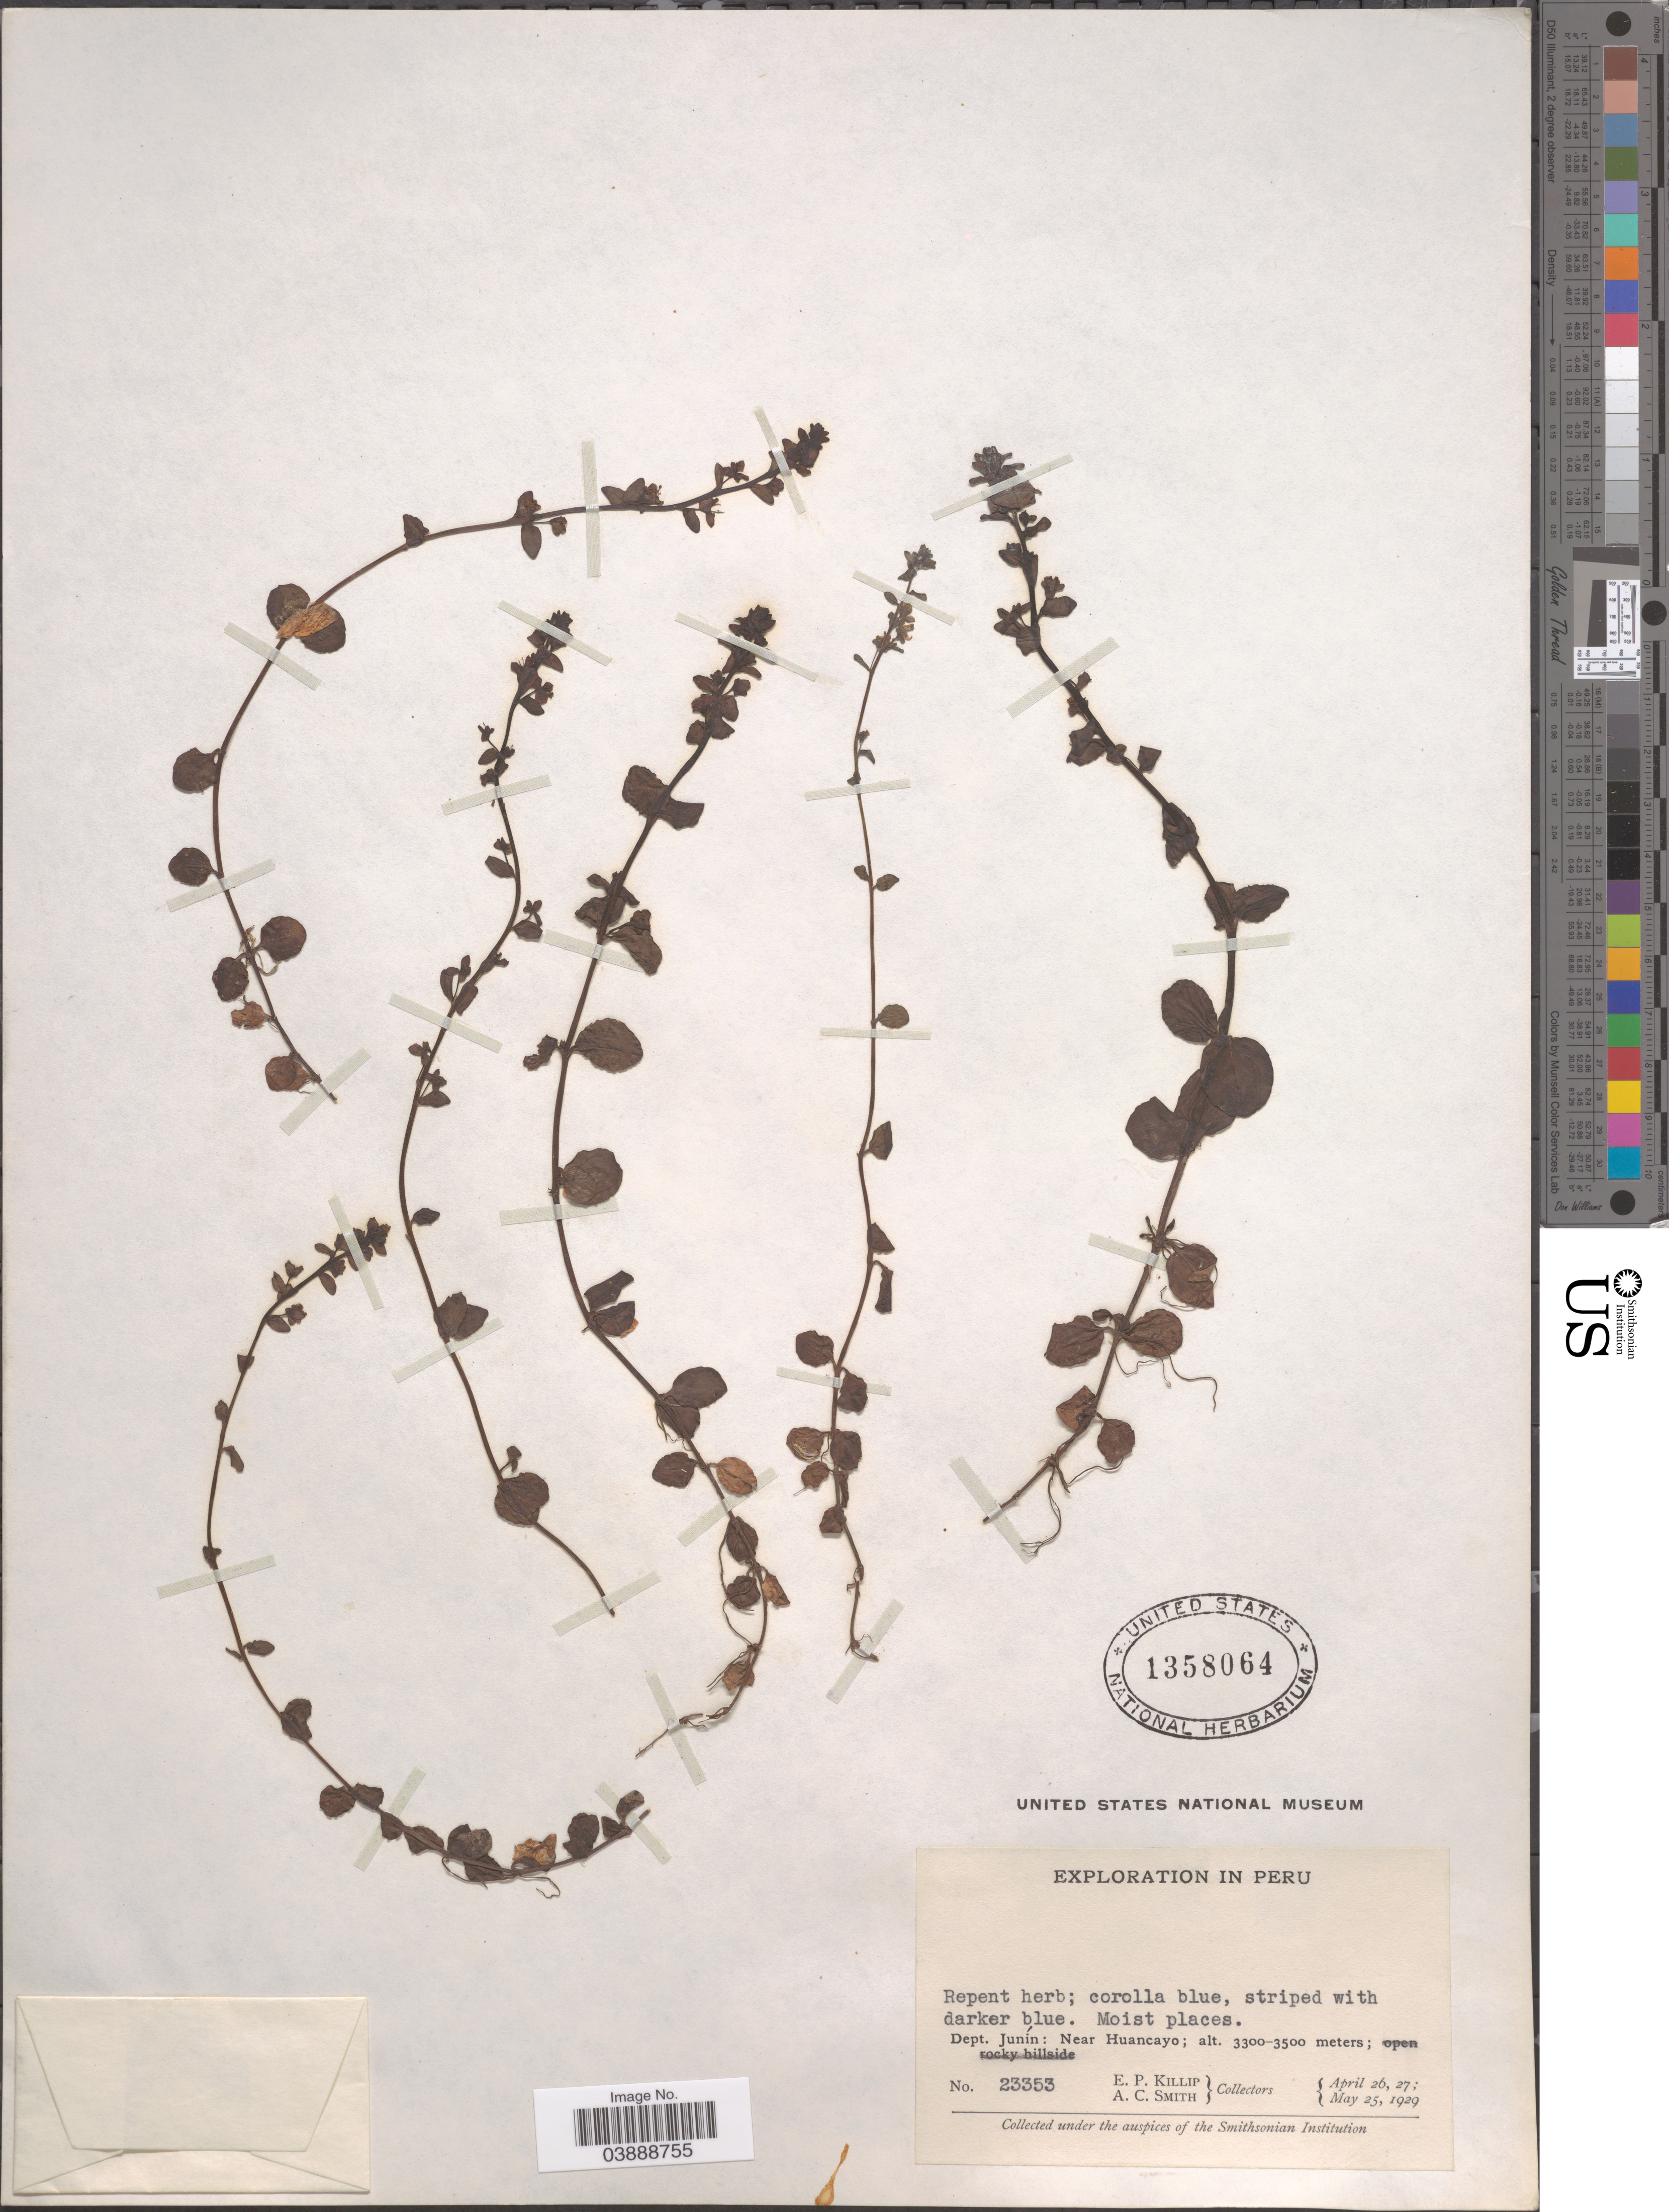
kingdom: Plantae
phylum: Tracheophyta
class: Magnoliopsida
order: Lamiales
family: Plantaginaceae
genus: Veronica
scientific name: Veronica serpyllifolia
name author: L.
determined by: Albach, Dirk C.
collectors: E. P. Killip & A. C. Smith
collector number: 23353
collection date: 1929-04-26/1929-05-25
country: Peru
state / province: Junín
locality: Dept. Junín: Near Huancayo.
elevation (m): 3300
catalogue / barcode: US 1358064